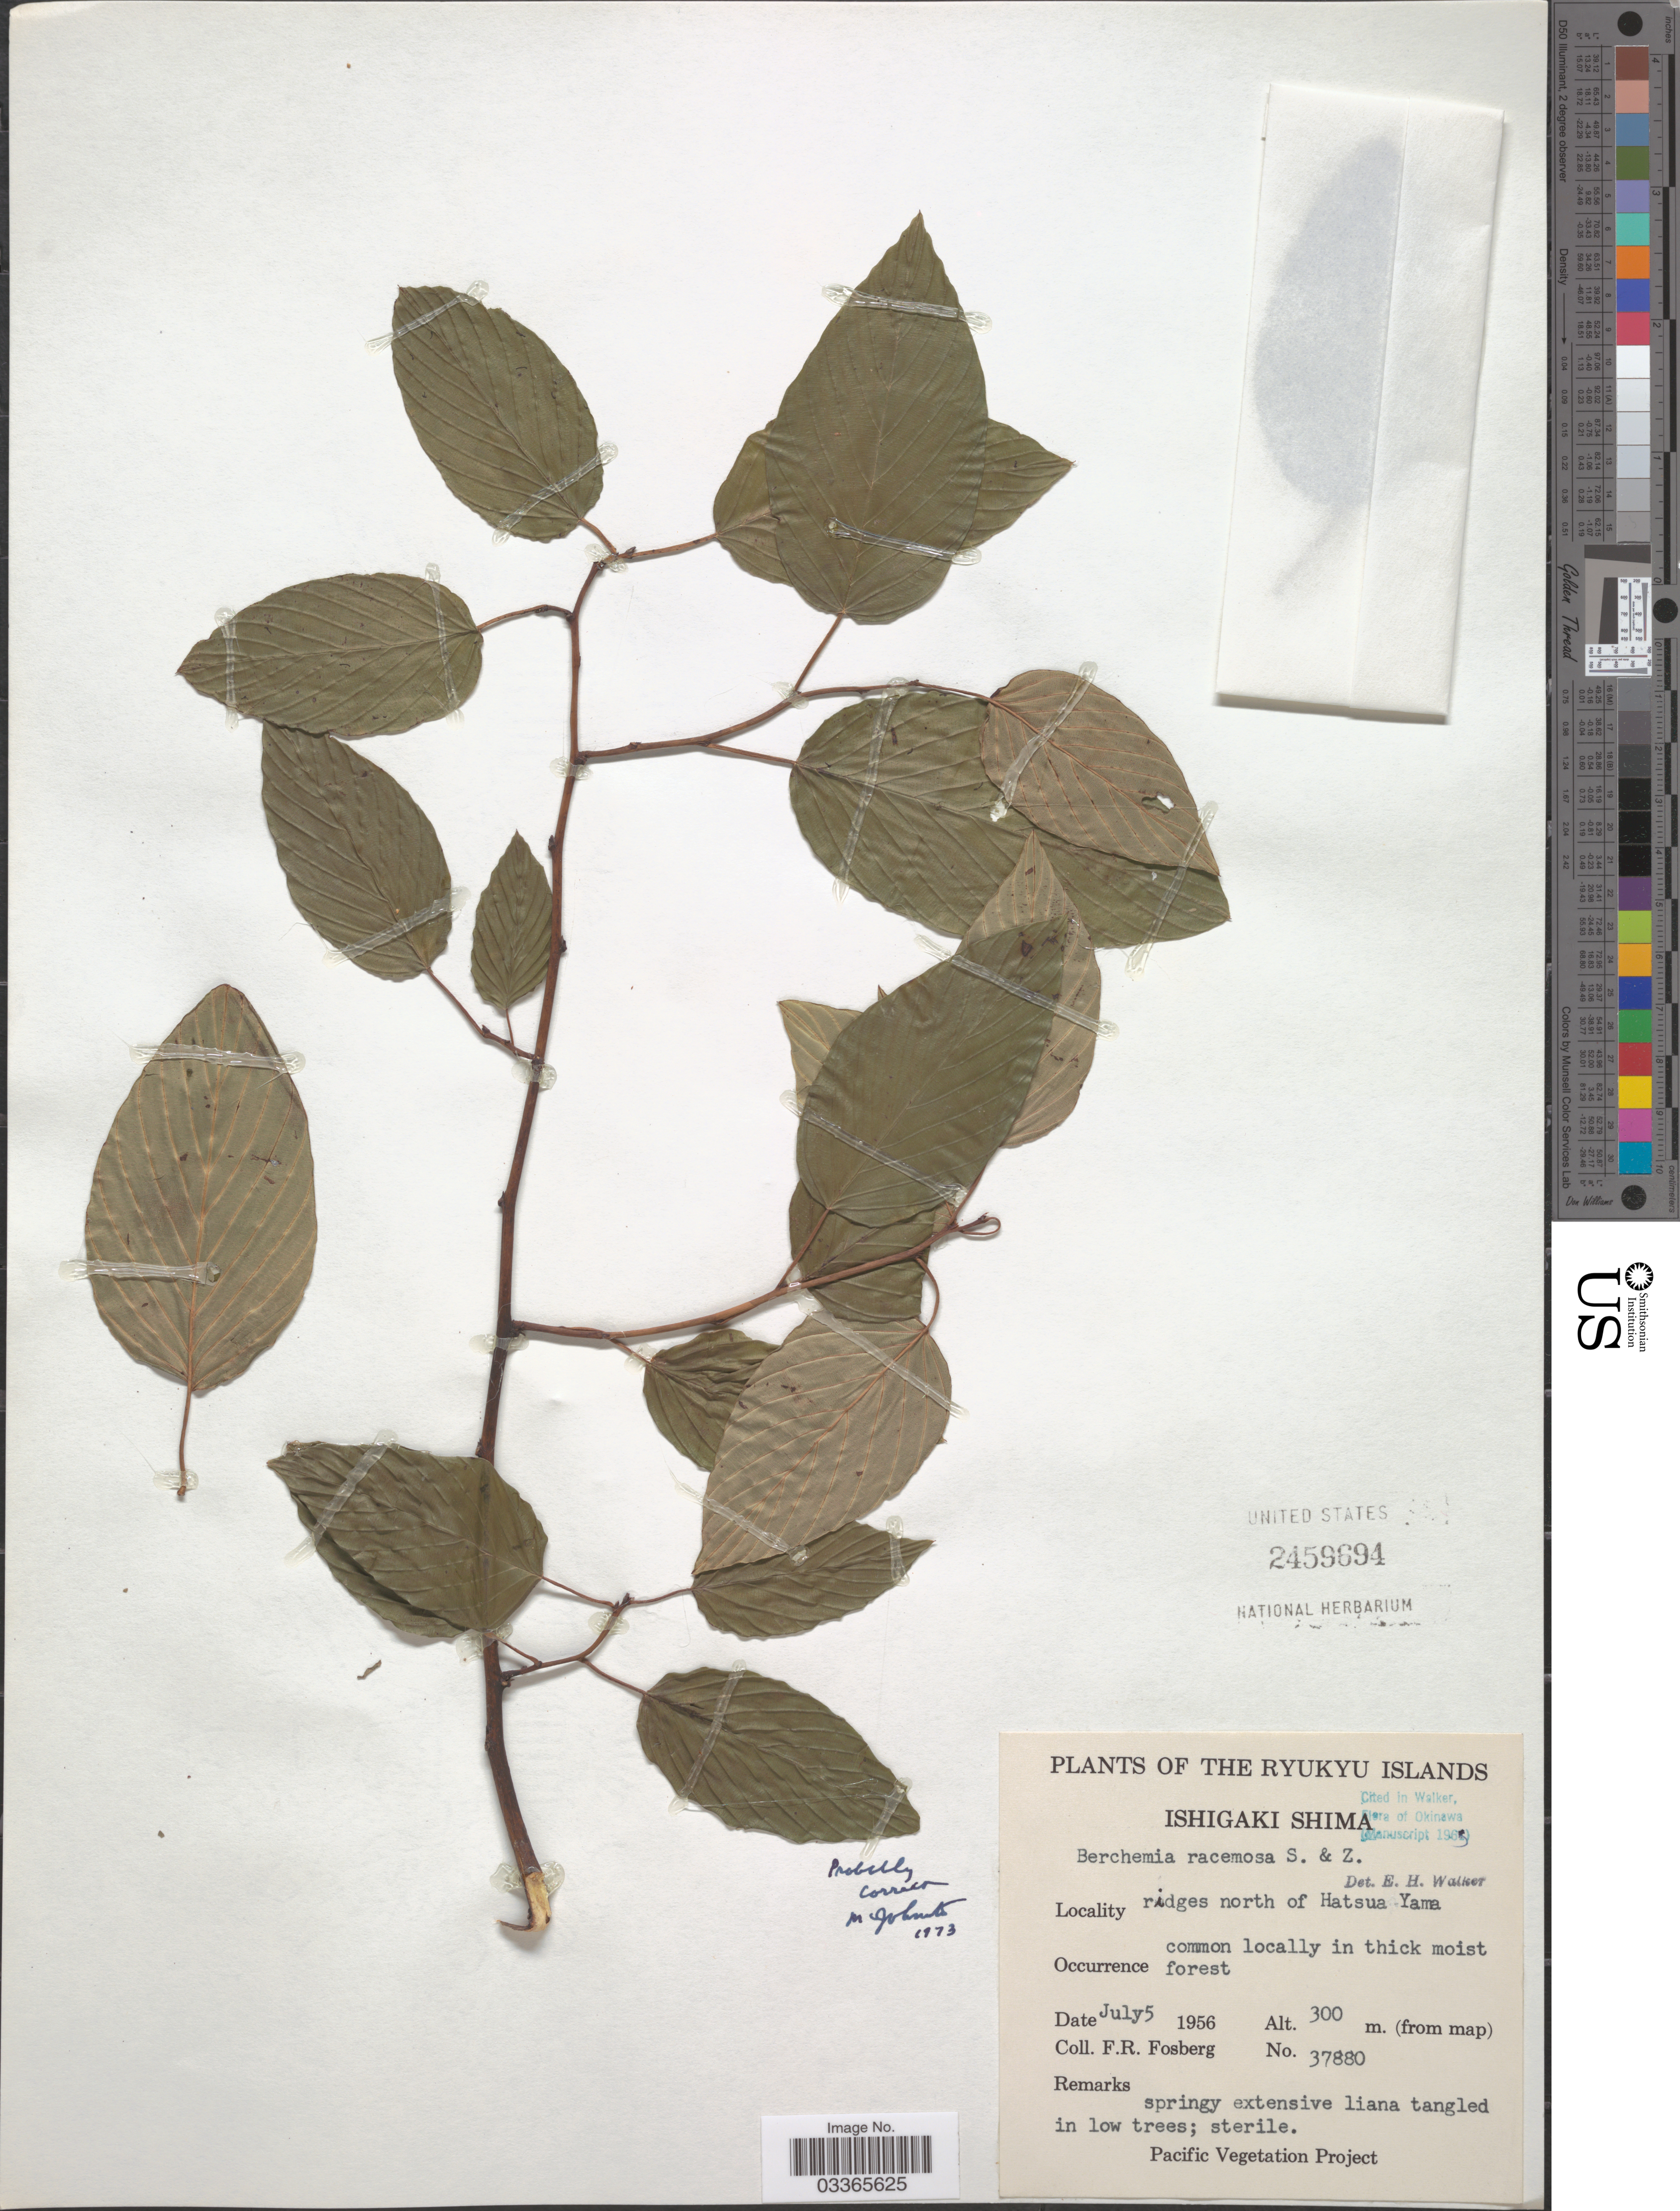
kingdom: Plantae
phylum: Tracheophyta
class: Magnoliopsida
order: Rosales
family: Rhamnaceae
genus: Berchemia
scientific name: Berchemia racemosa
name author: Siebold & Zucc.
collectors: F. R. Fosberg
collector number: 37880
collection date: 1956-07-05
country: Japan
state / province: Okinawa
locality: The Ryukyu Islands, Ishigaki Shima, ridges north of Hatsua Yama.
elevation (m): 300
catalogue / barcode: US 2459694